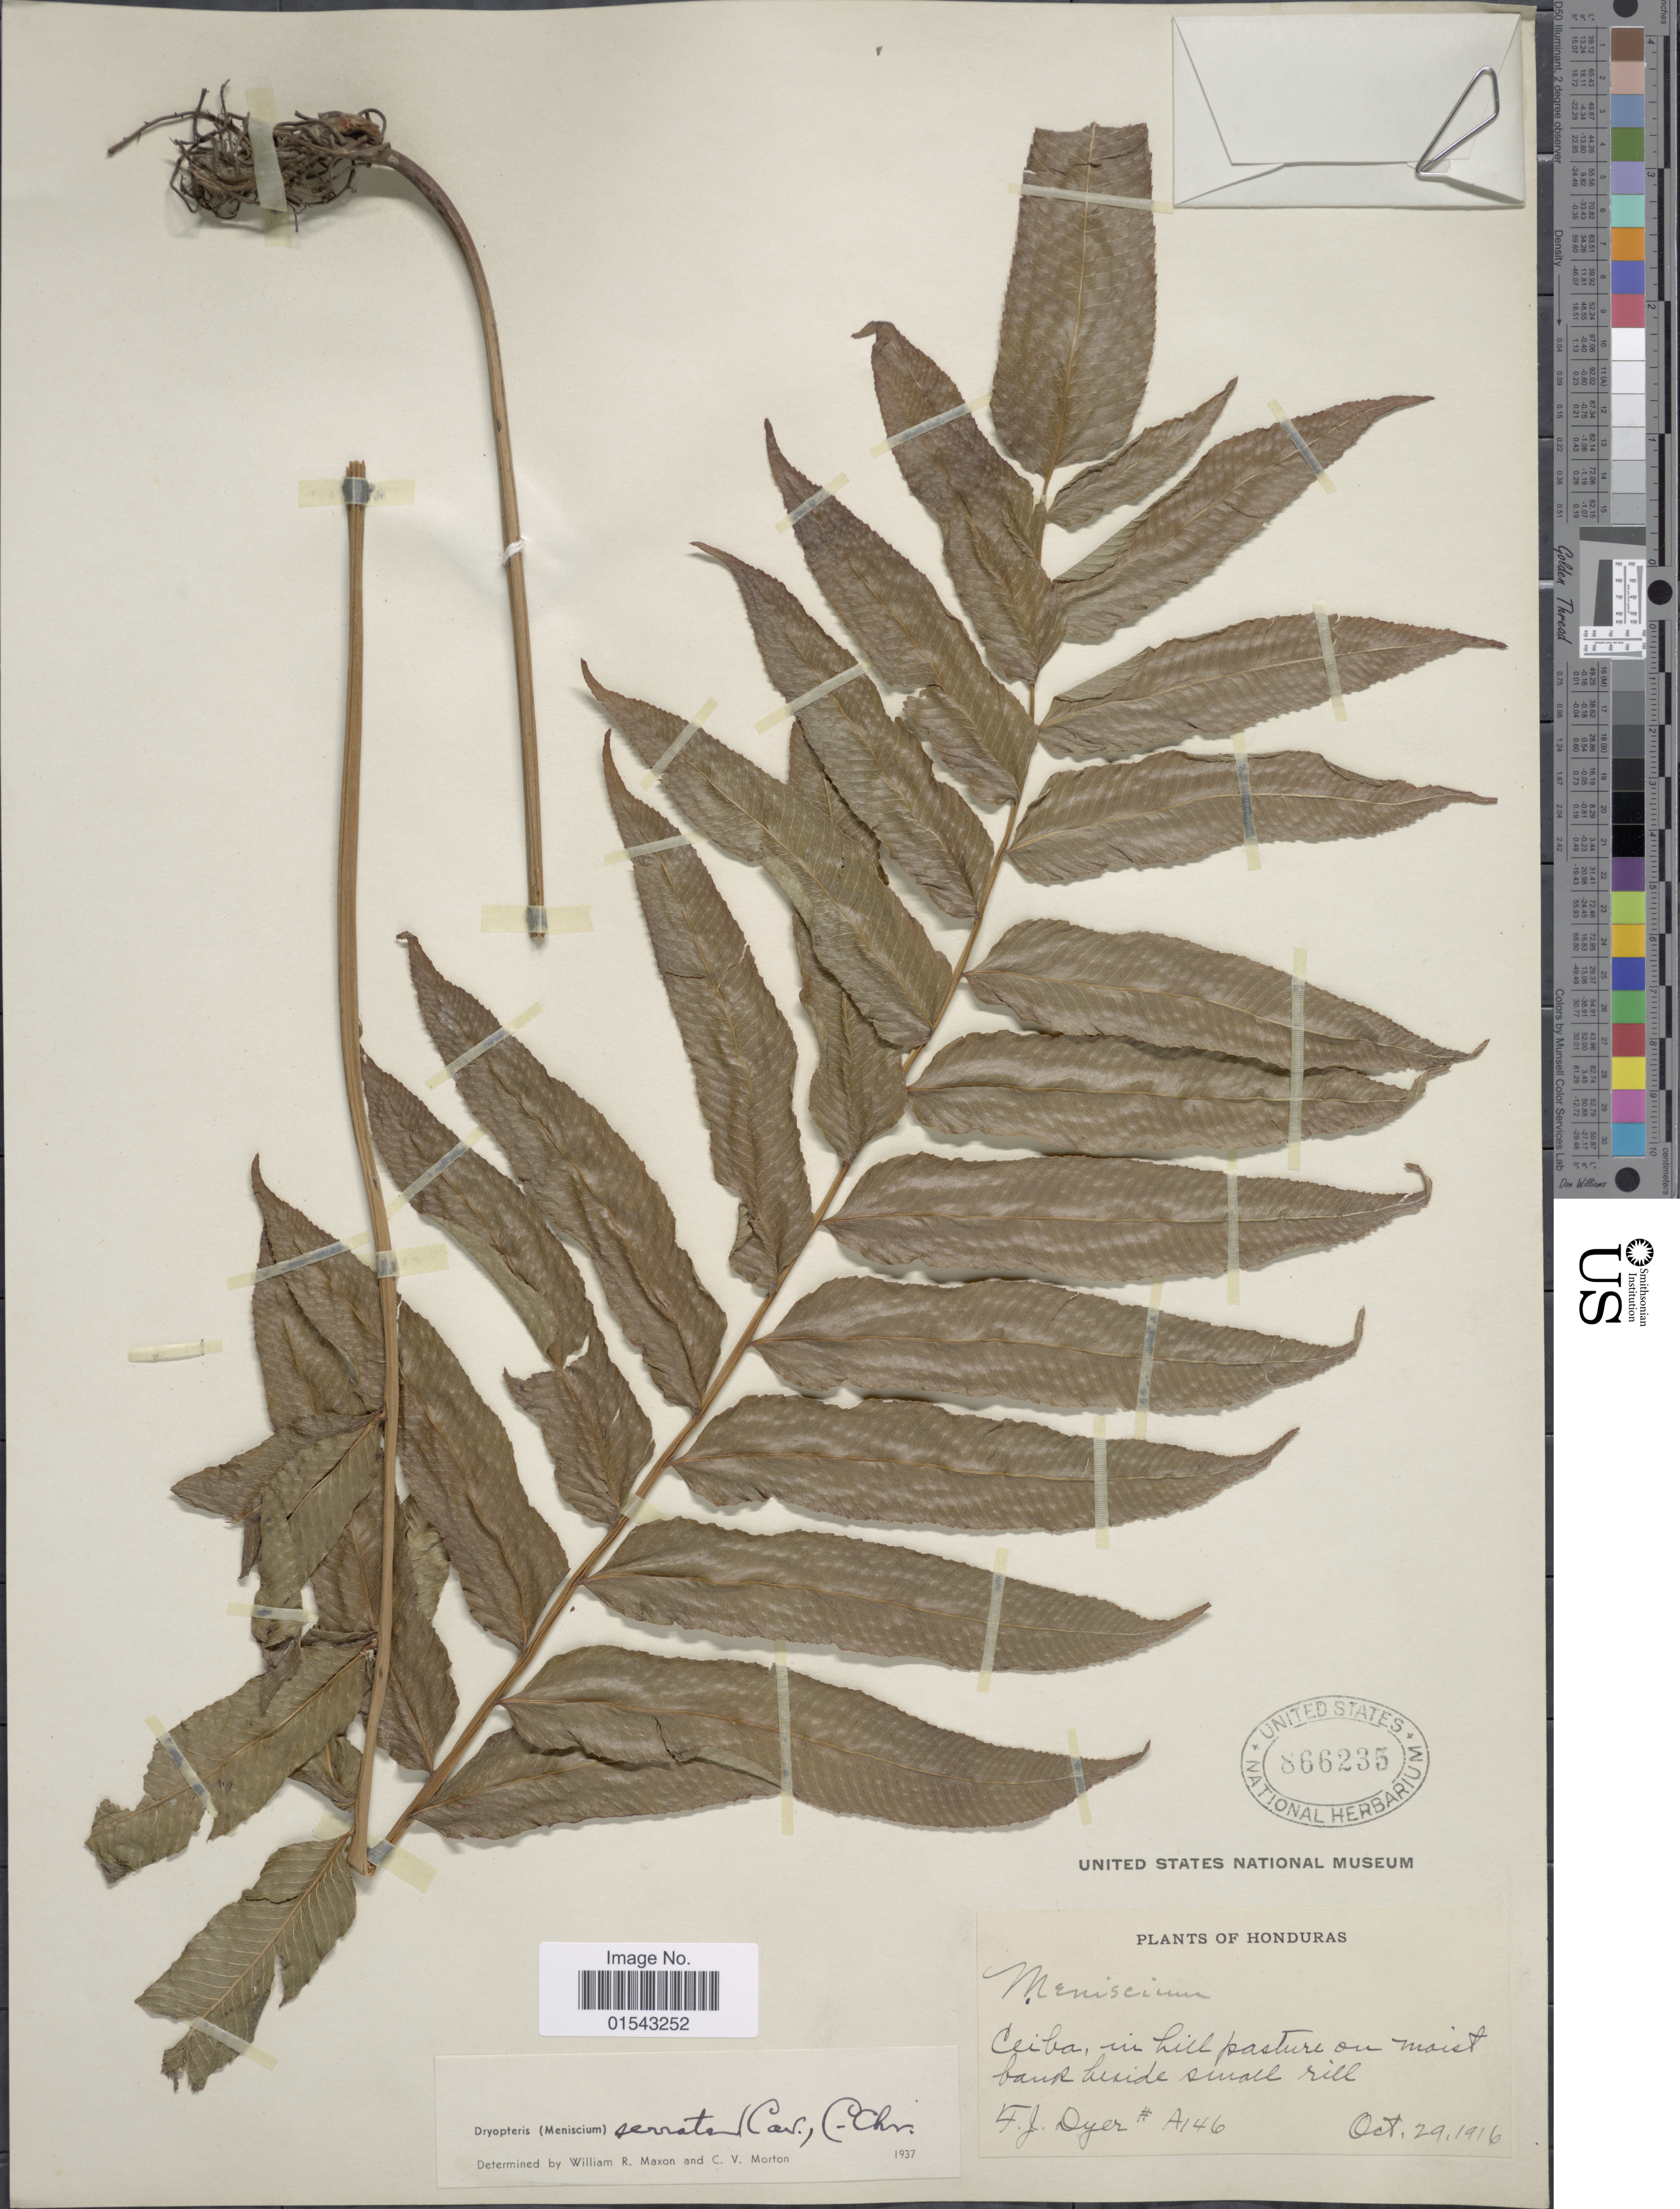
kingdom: Plantae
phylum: Tracheophyta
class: Polypodiopsida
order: Polypodiales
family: Thelypteridaceae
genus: Meniscium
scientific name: Meniscium serratum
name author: Cav.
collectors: F. J. Dyer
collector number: A146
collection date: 1916-10-29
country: Honduras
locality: Ceiba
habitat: in hill pasture on moist bank beside small rill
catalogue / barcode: US 866235